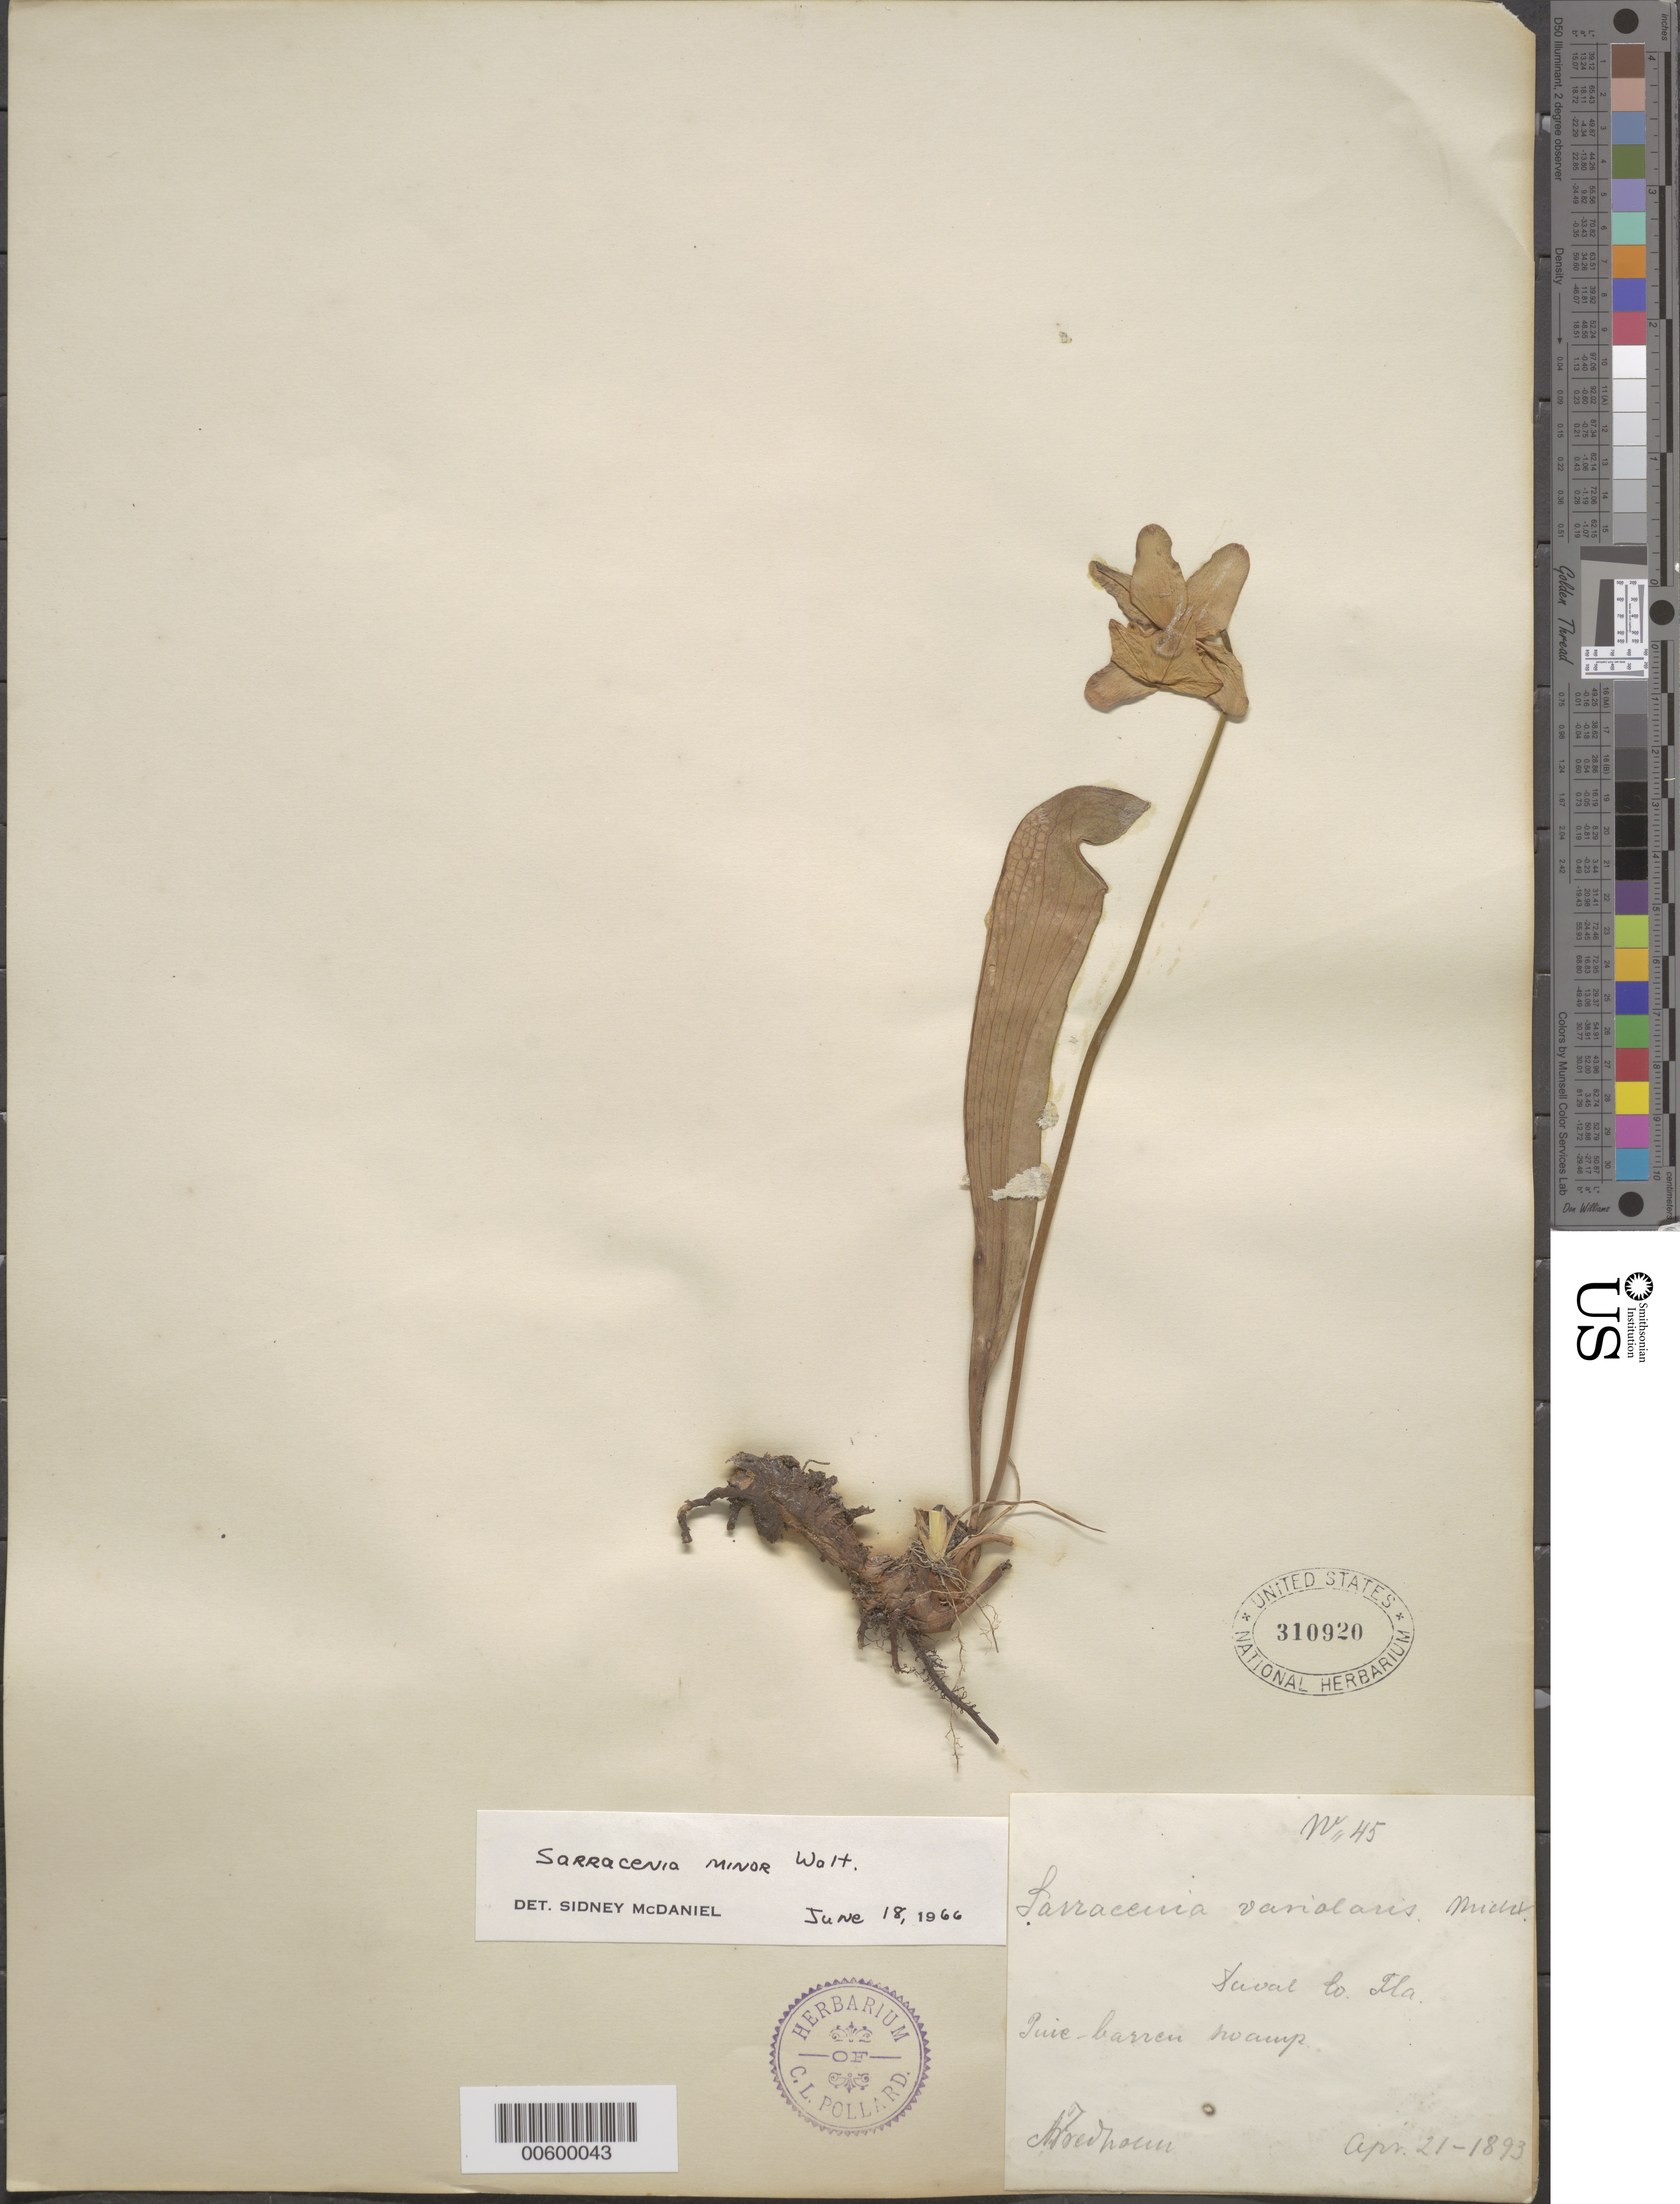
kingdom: Plantae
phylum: Tracheophyta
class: Magnoliopsida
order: Ericales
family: Sarraceniaceae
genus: Sarracenia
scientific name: Sarracenia minor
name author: Walter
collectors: A. J. Fredholm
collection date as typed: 21 Apr 1893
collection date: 1893-04-21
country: United States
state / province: Florida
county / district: Duval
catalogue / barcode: US 310920